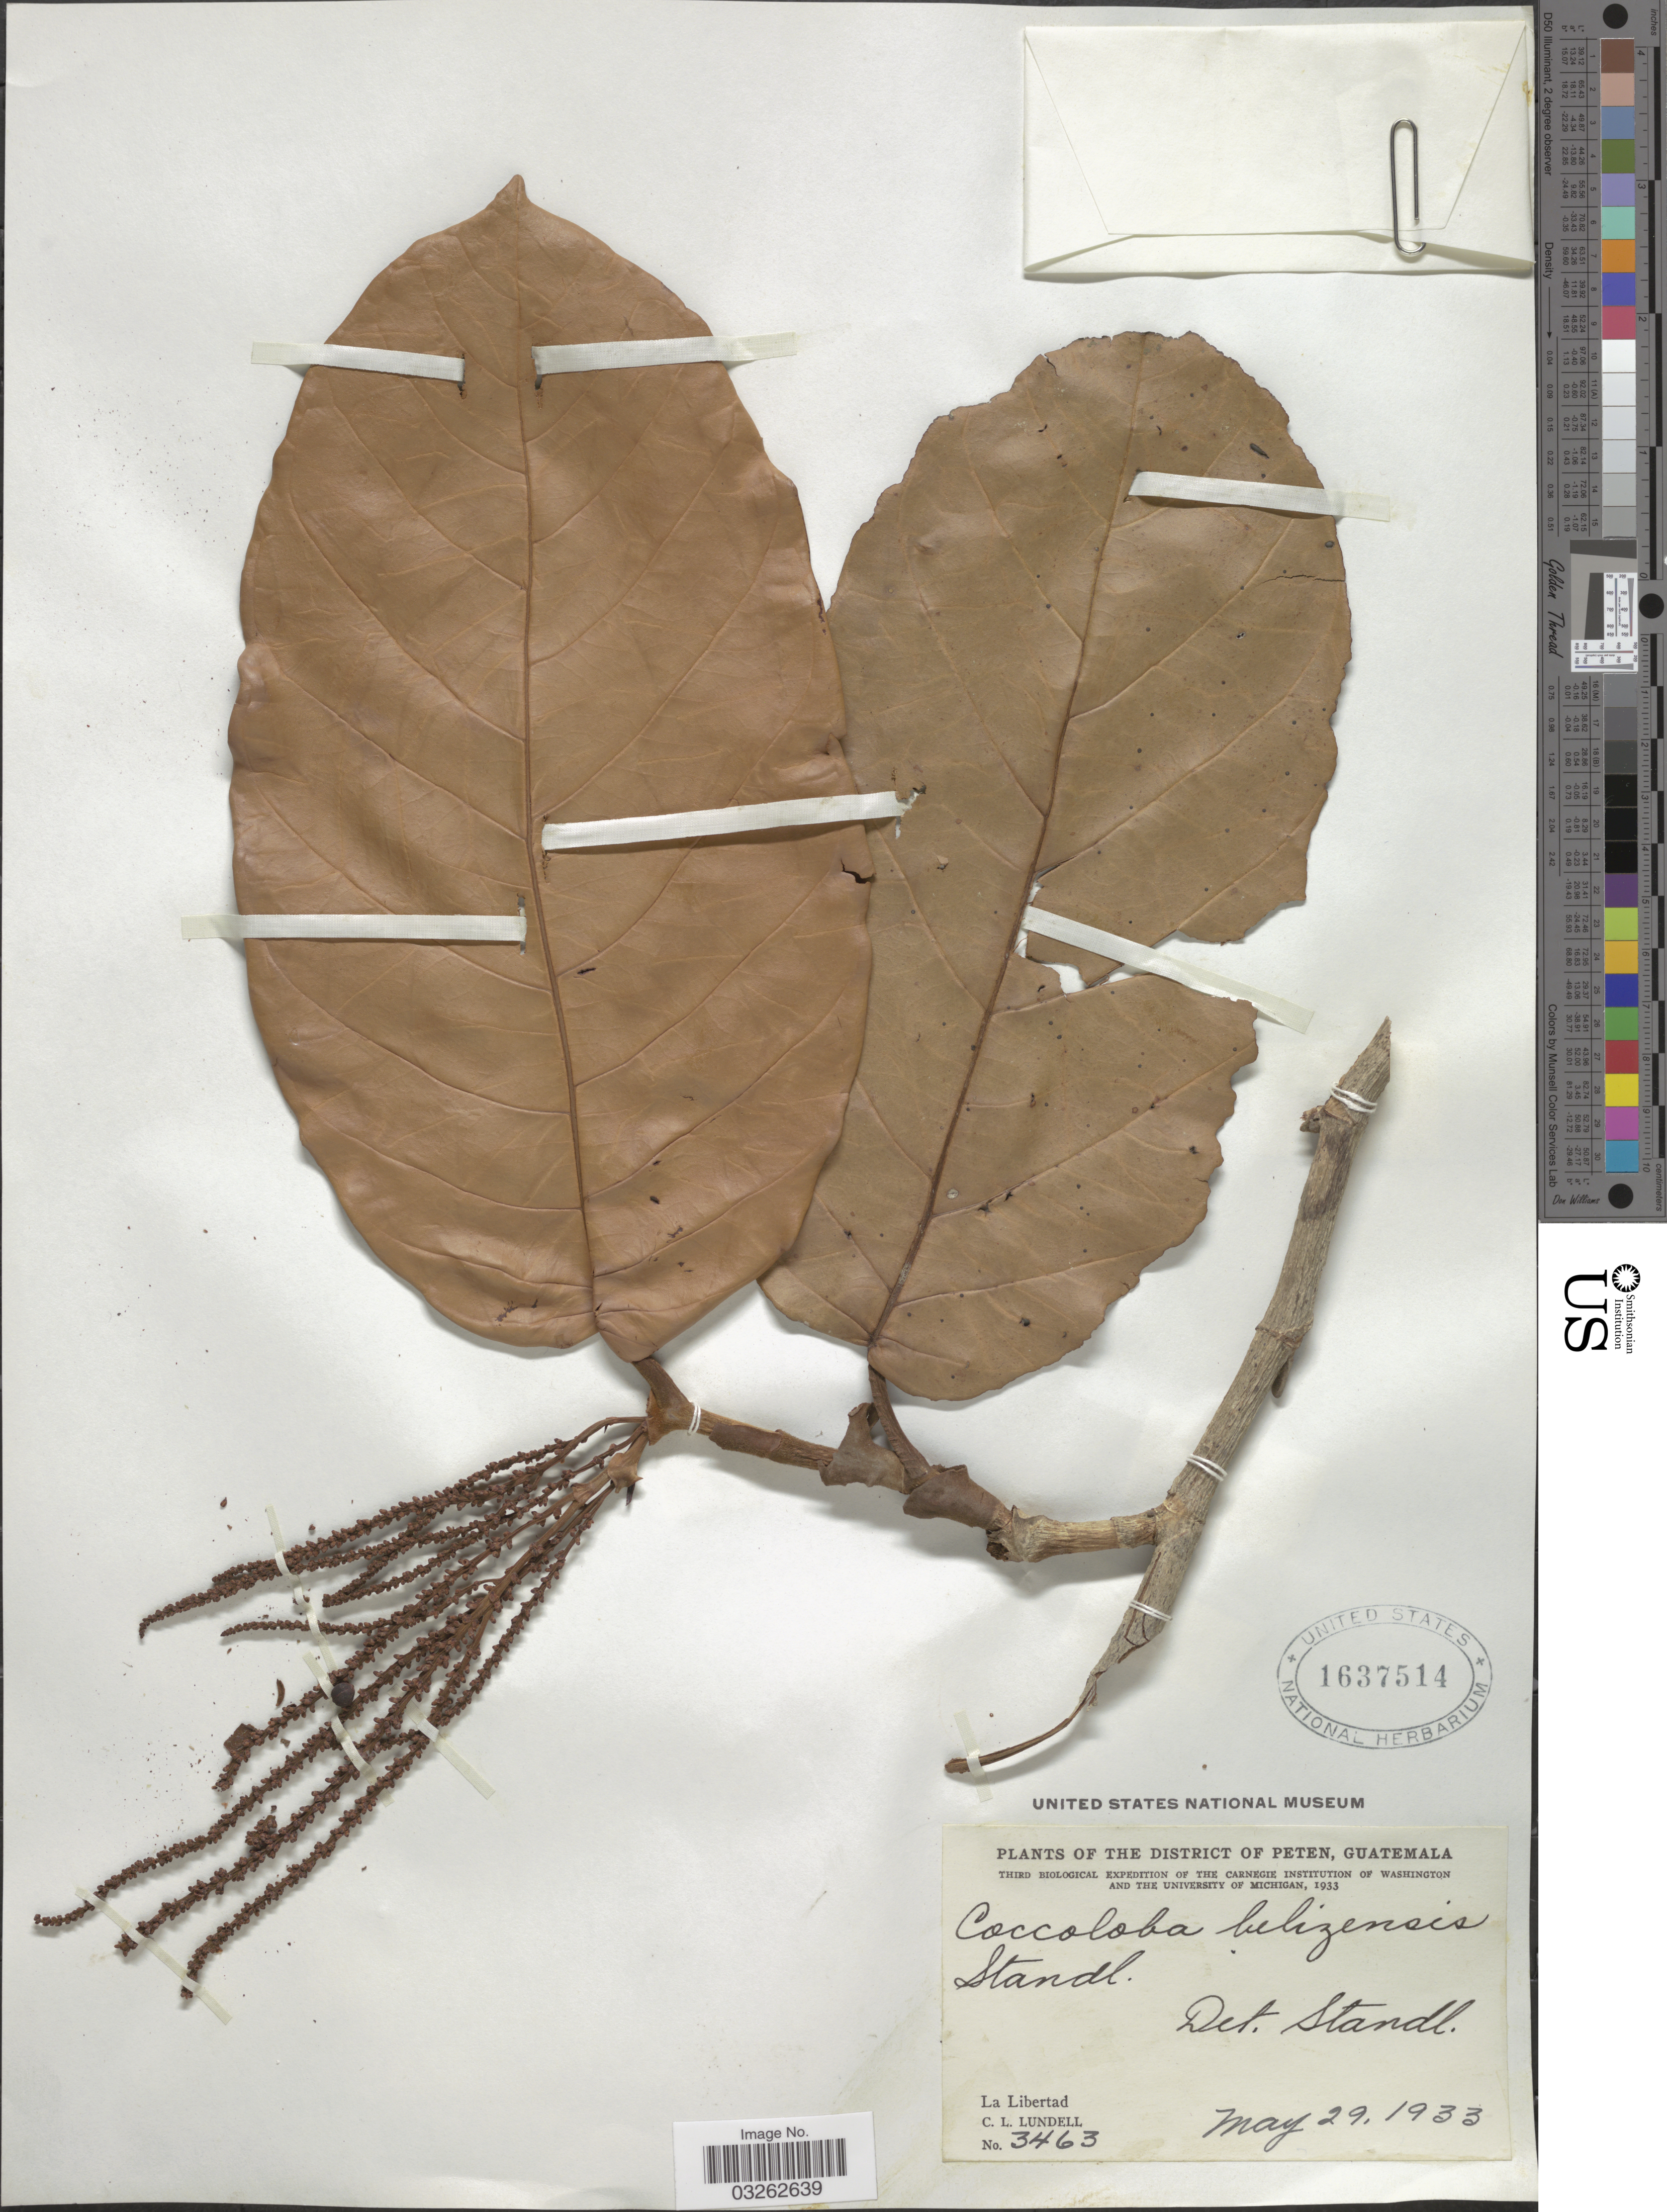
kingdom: Plantae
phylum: Tracheophyta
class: Magnoliopsida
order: Caryophyllales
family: Polygonaceae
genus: Coccoloba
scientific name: Coccoloba belizensis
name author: Standl.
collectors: C. L. Lundell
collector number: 3463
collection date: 1933-05-29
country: Guatemala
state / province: El Petén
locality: The district of Peten. La Libertad.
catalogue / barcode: US 1637514